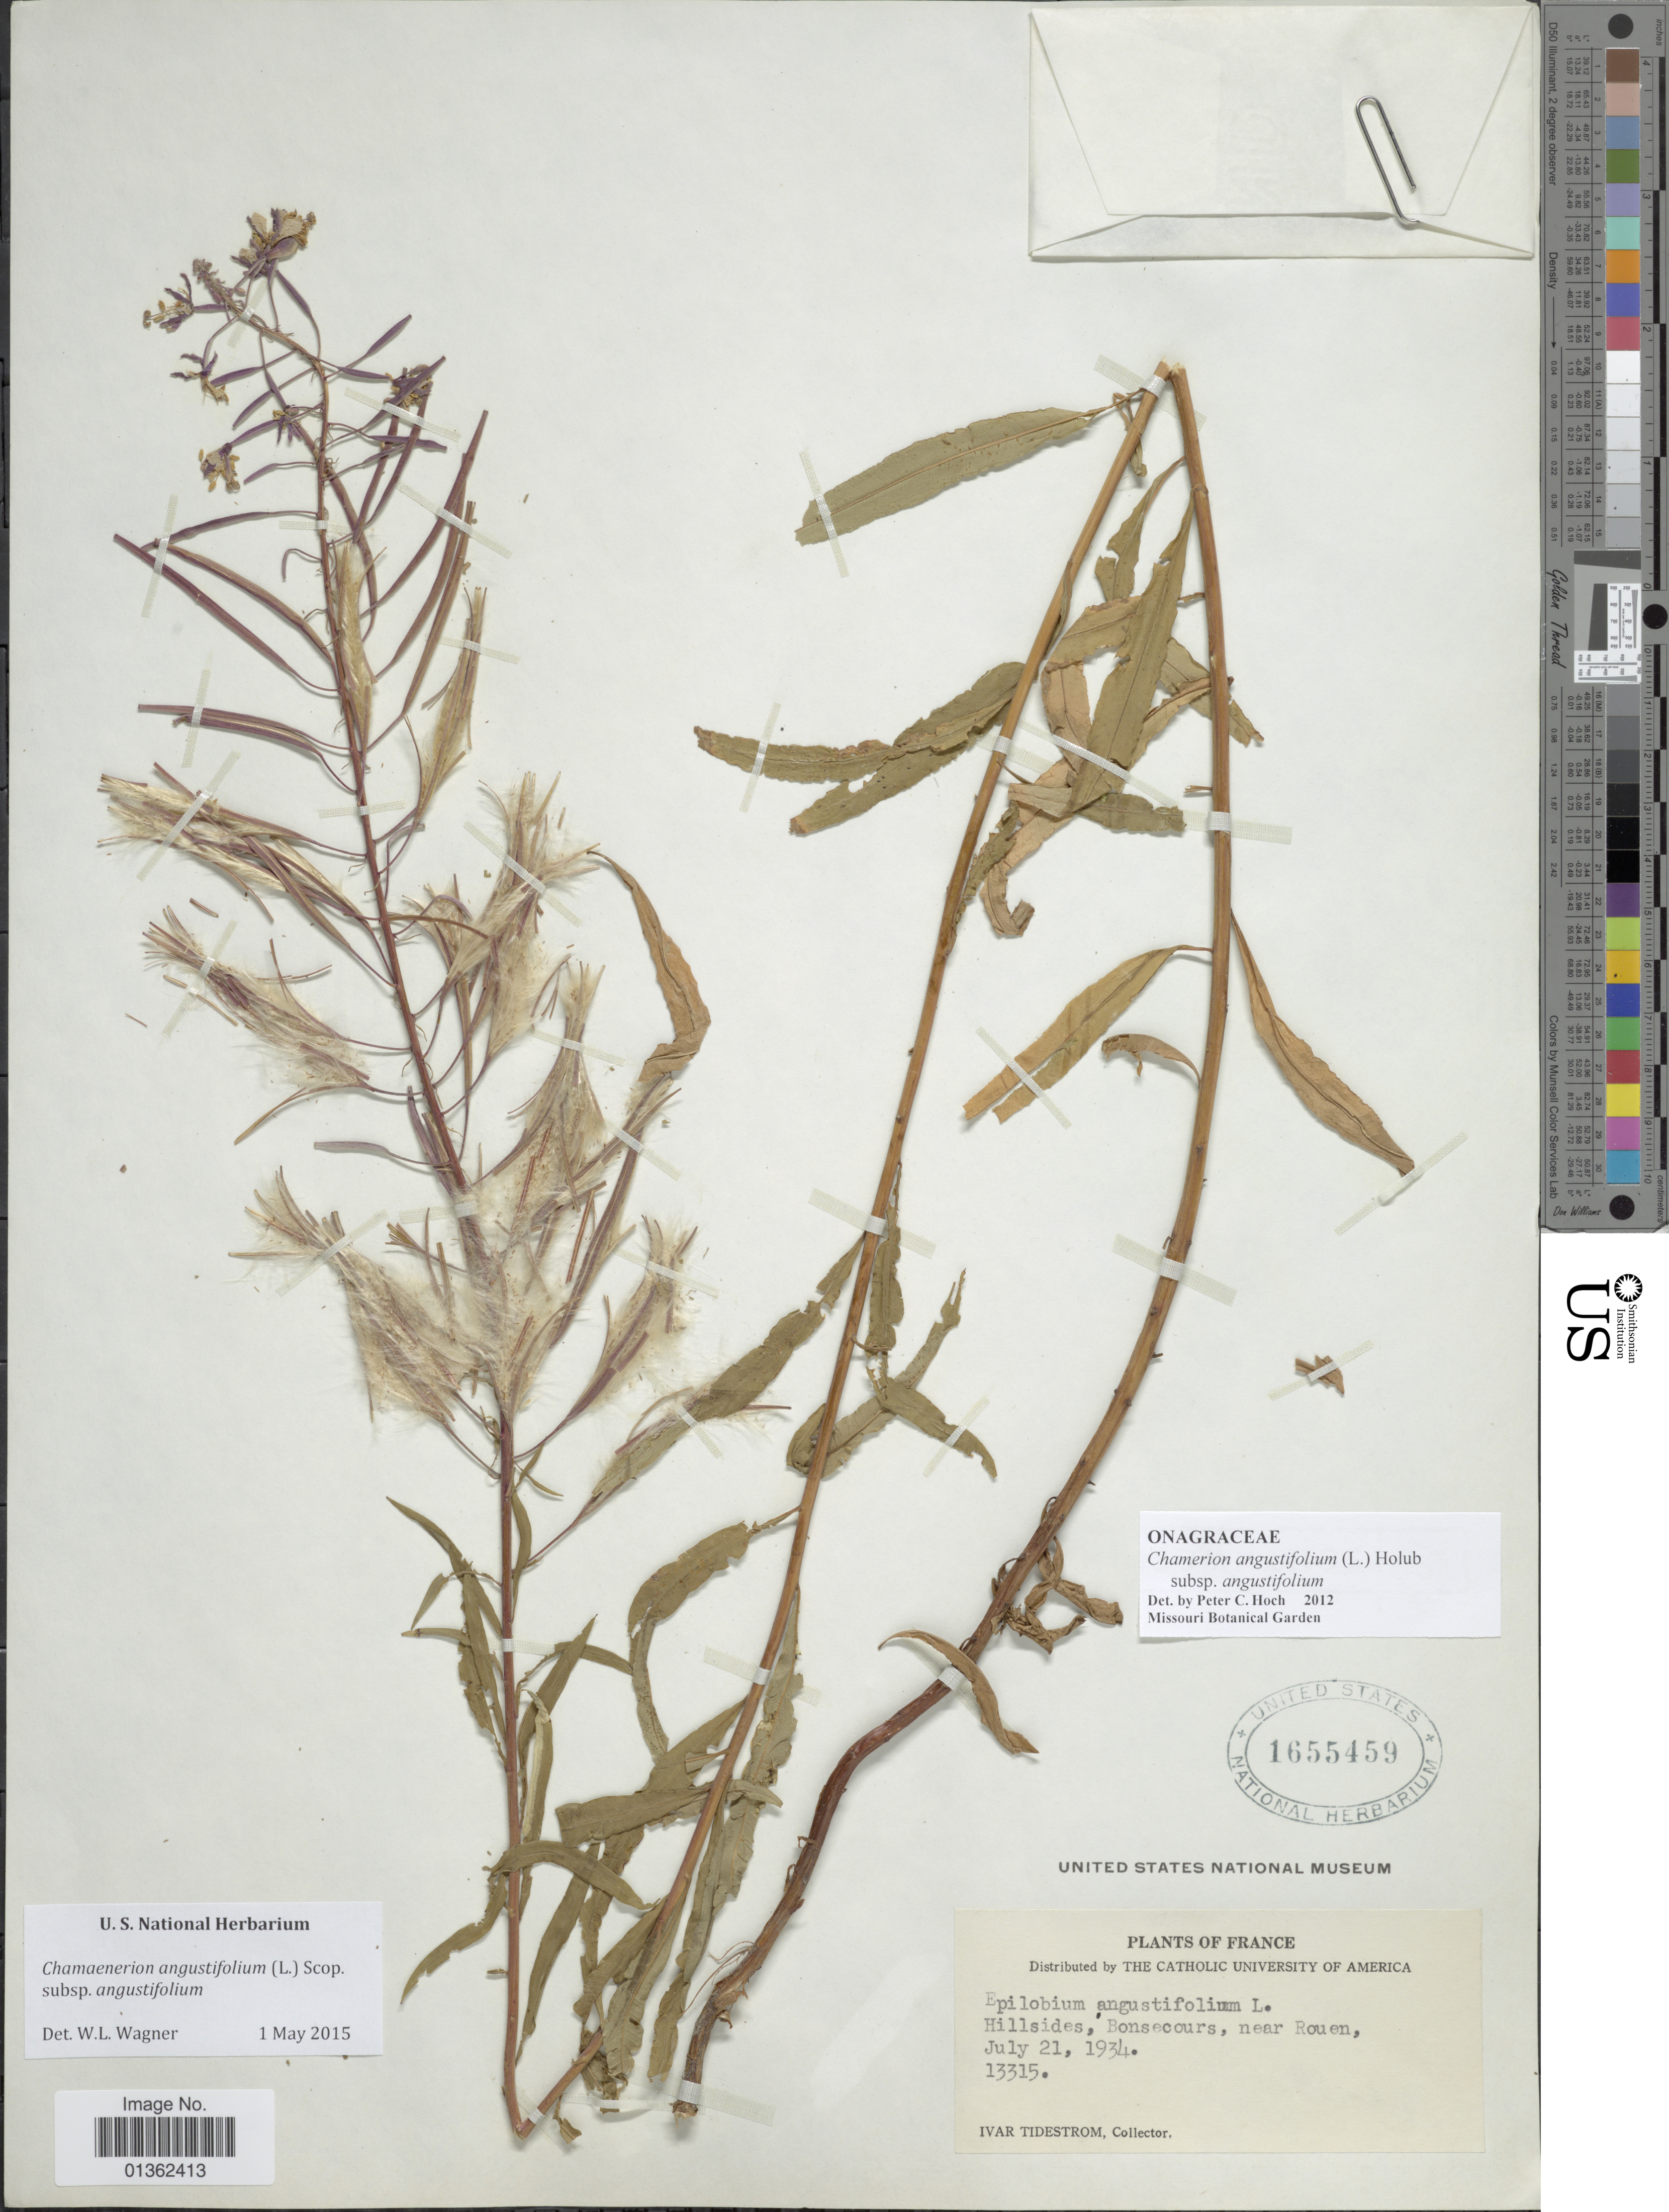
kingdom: Plantae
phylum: Tracheophyta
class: Magnoliopsida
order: Myrtales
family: Onagraceae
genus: Chamaenerion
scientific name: Chamaenerion angustifolium subsp. angustifolium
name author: (L.) Scop.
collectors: I. F. Tidestrom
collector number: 13315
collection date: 1934-07-21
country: France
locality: Hillsides, Bonsecours, near Rouen.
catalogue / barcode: US 1655459